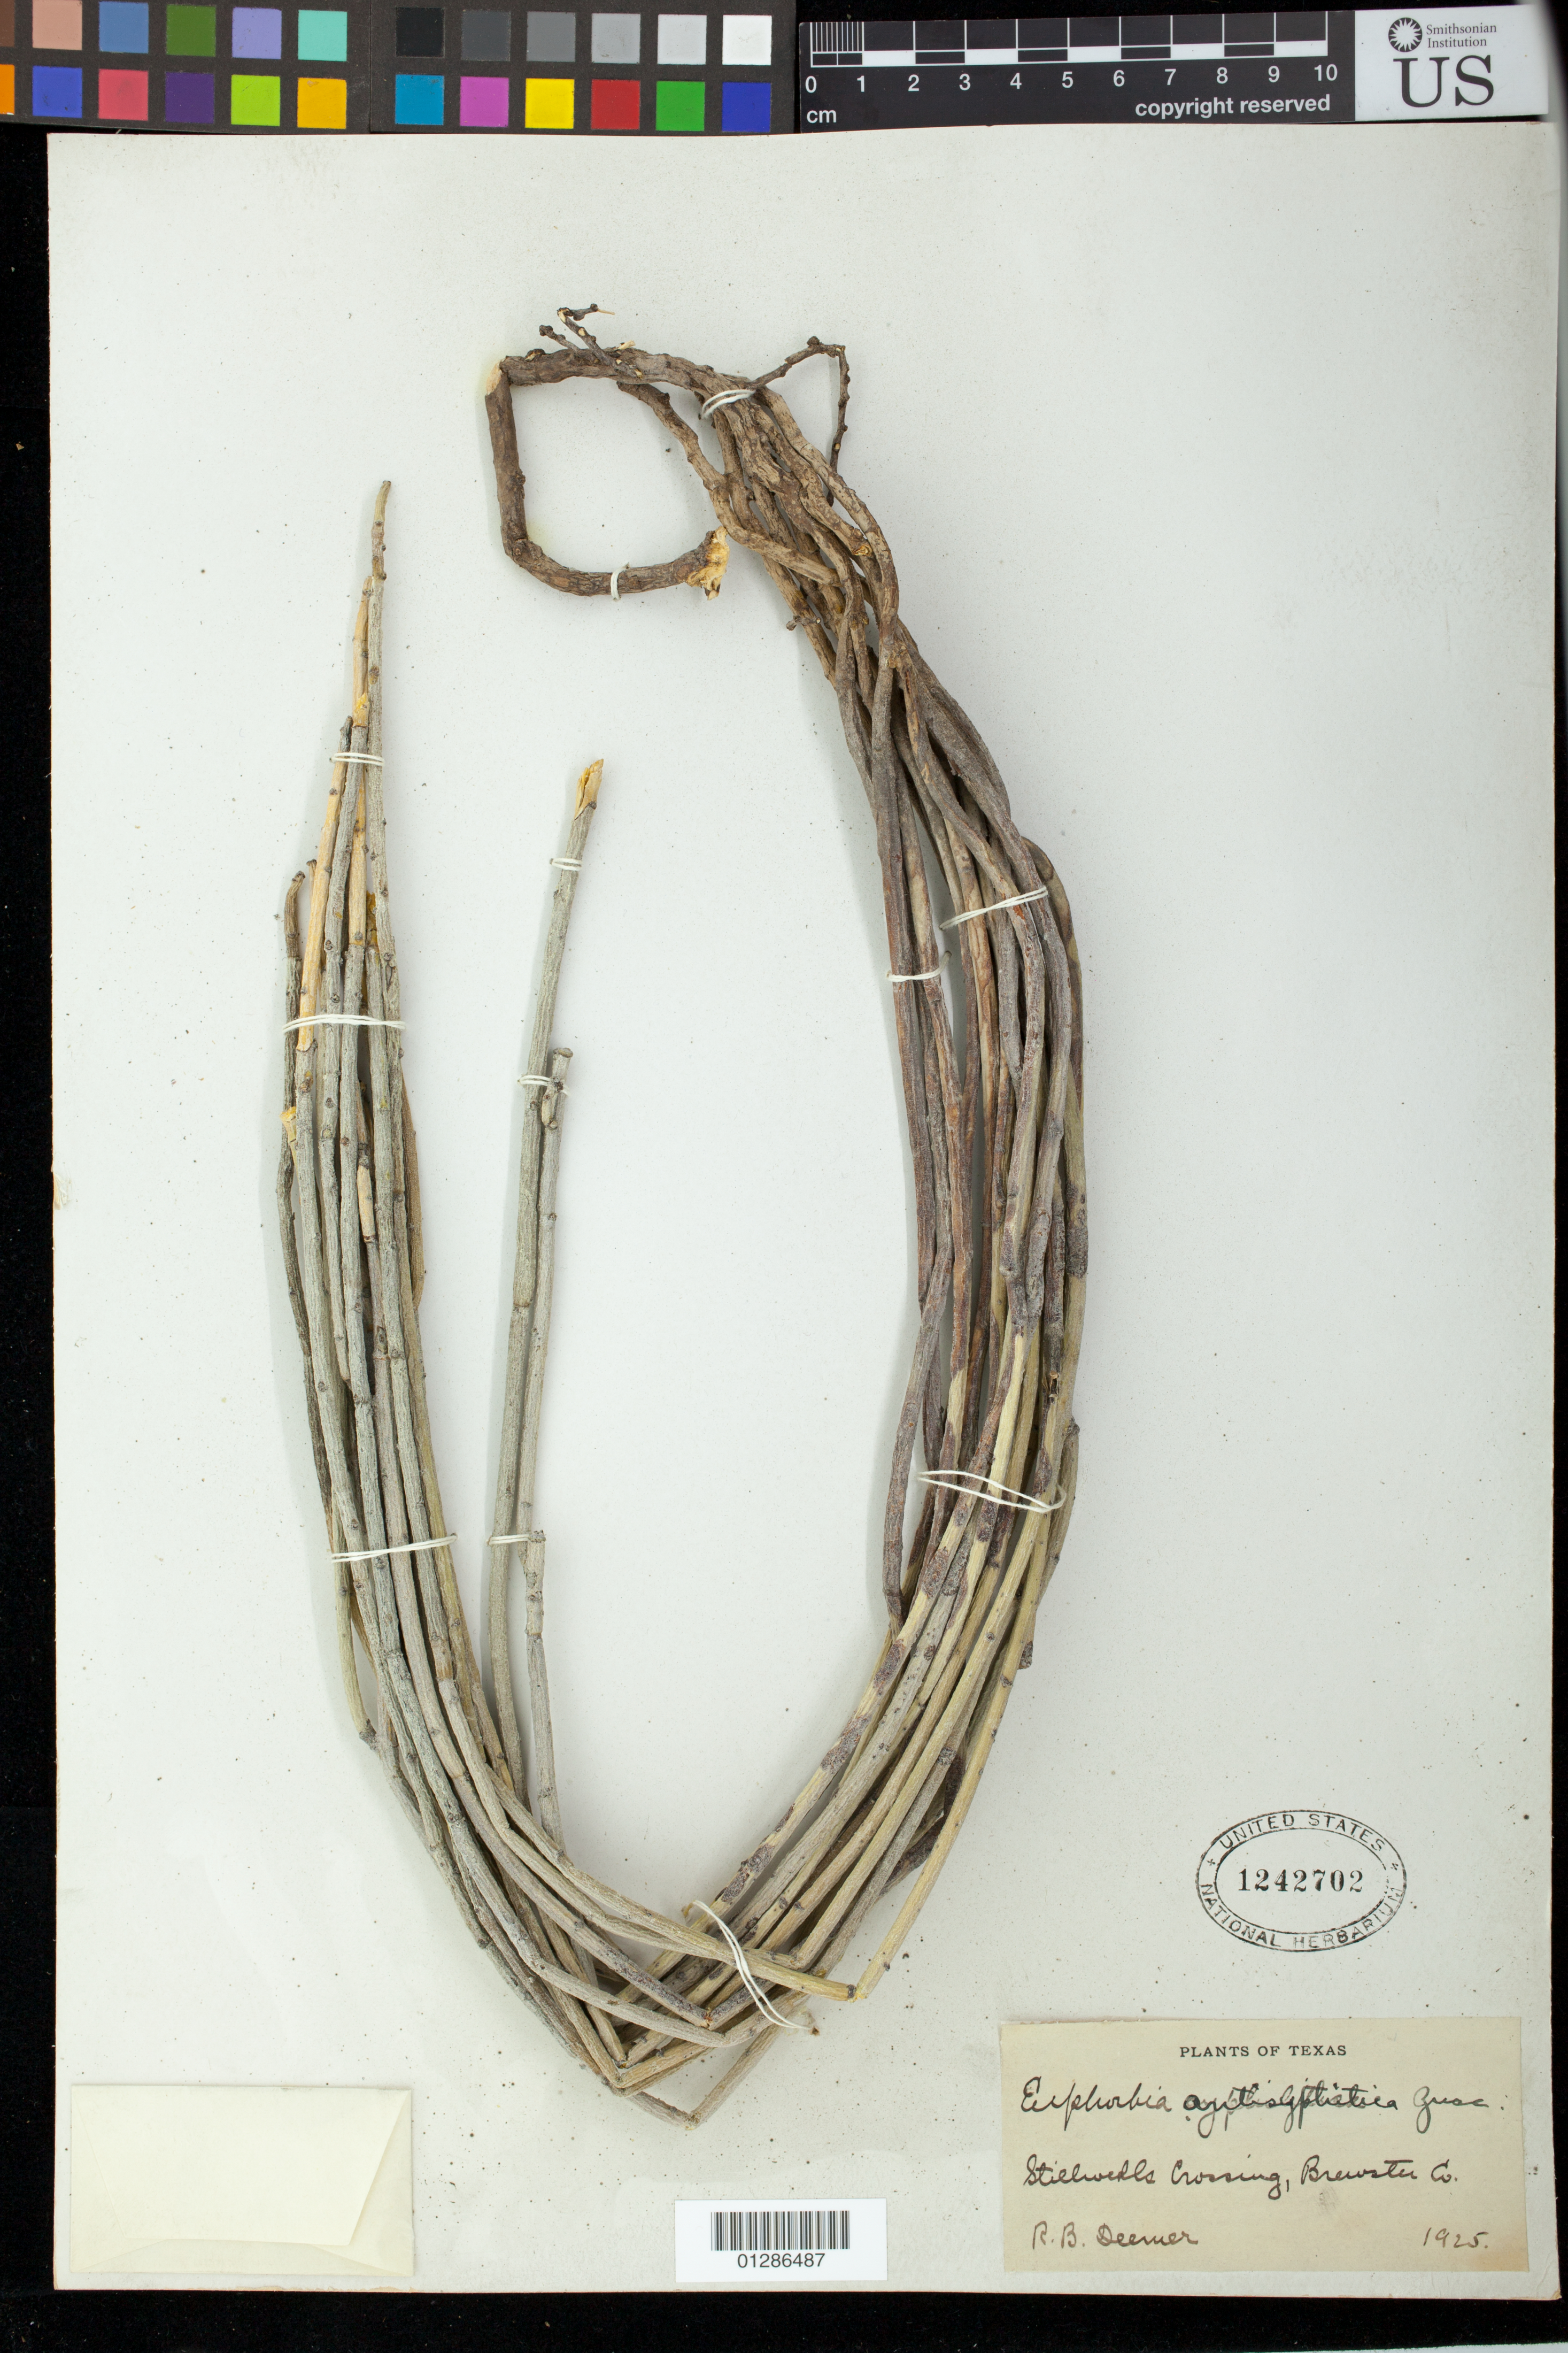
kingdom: Plantae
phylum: Tracheophyta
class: Magnoliopsida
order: Malpighiales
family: Euphorbiaceae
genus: Euphorbia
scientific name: Euphorbia antisyphilitica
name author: Zucc.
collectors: R. Deemer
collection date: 1925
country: United States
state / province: Texas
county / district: Brewster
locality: Stillwells Crossing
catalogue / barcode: US 1242702